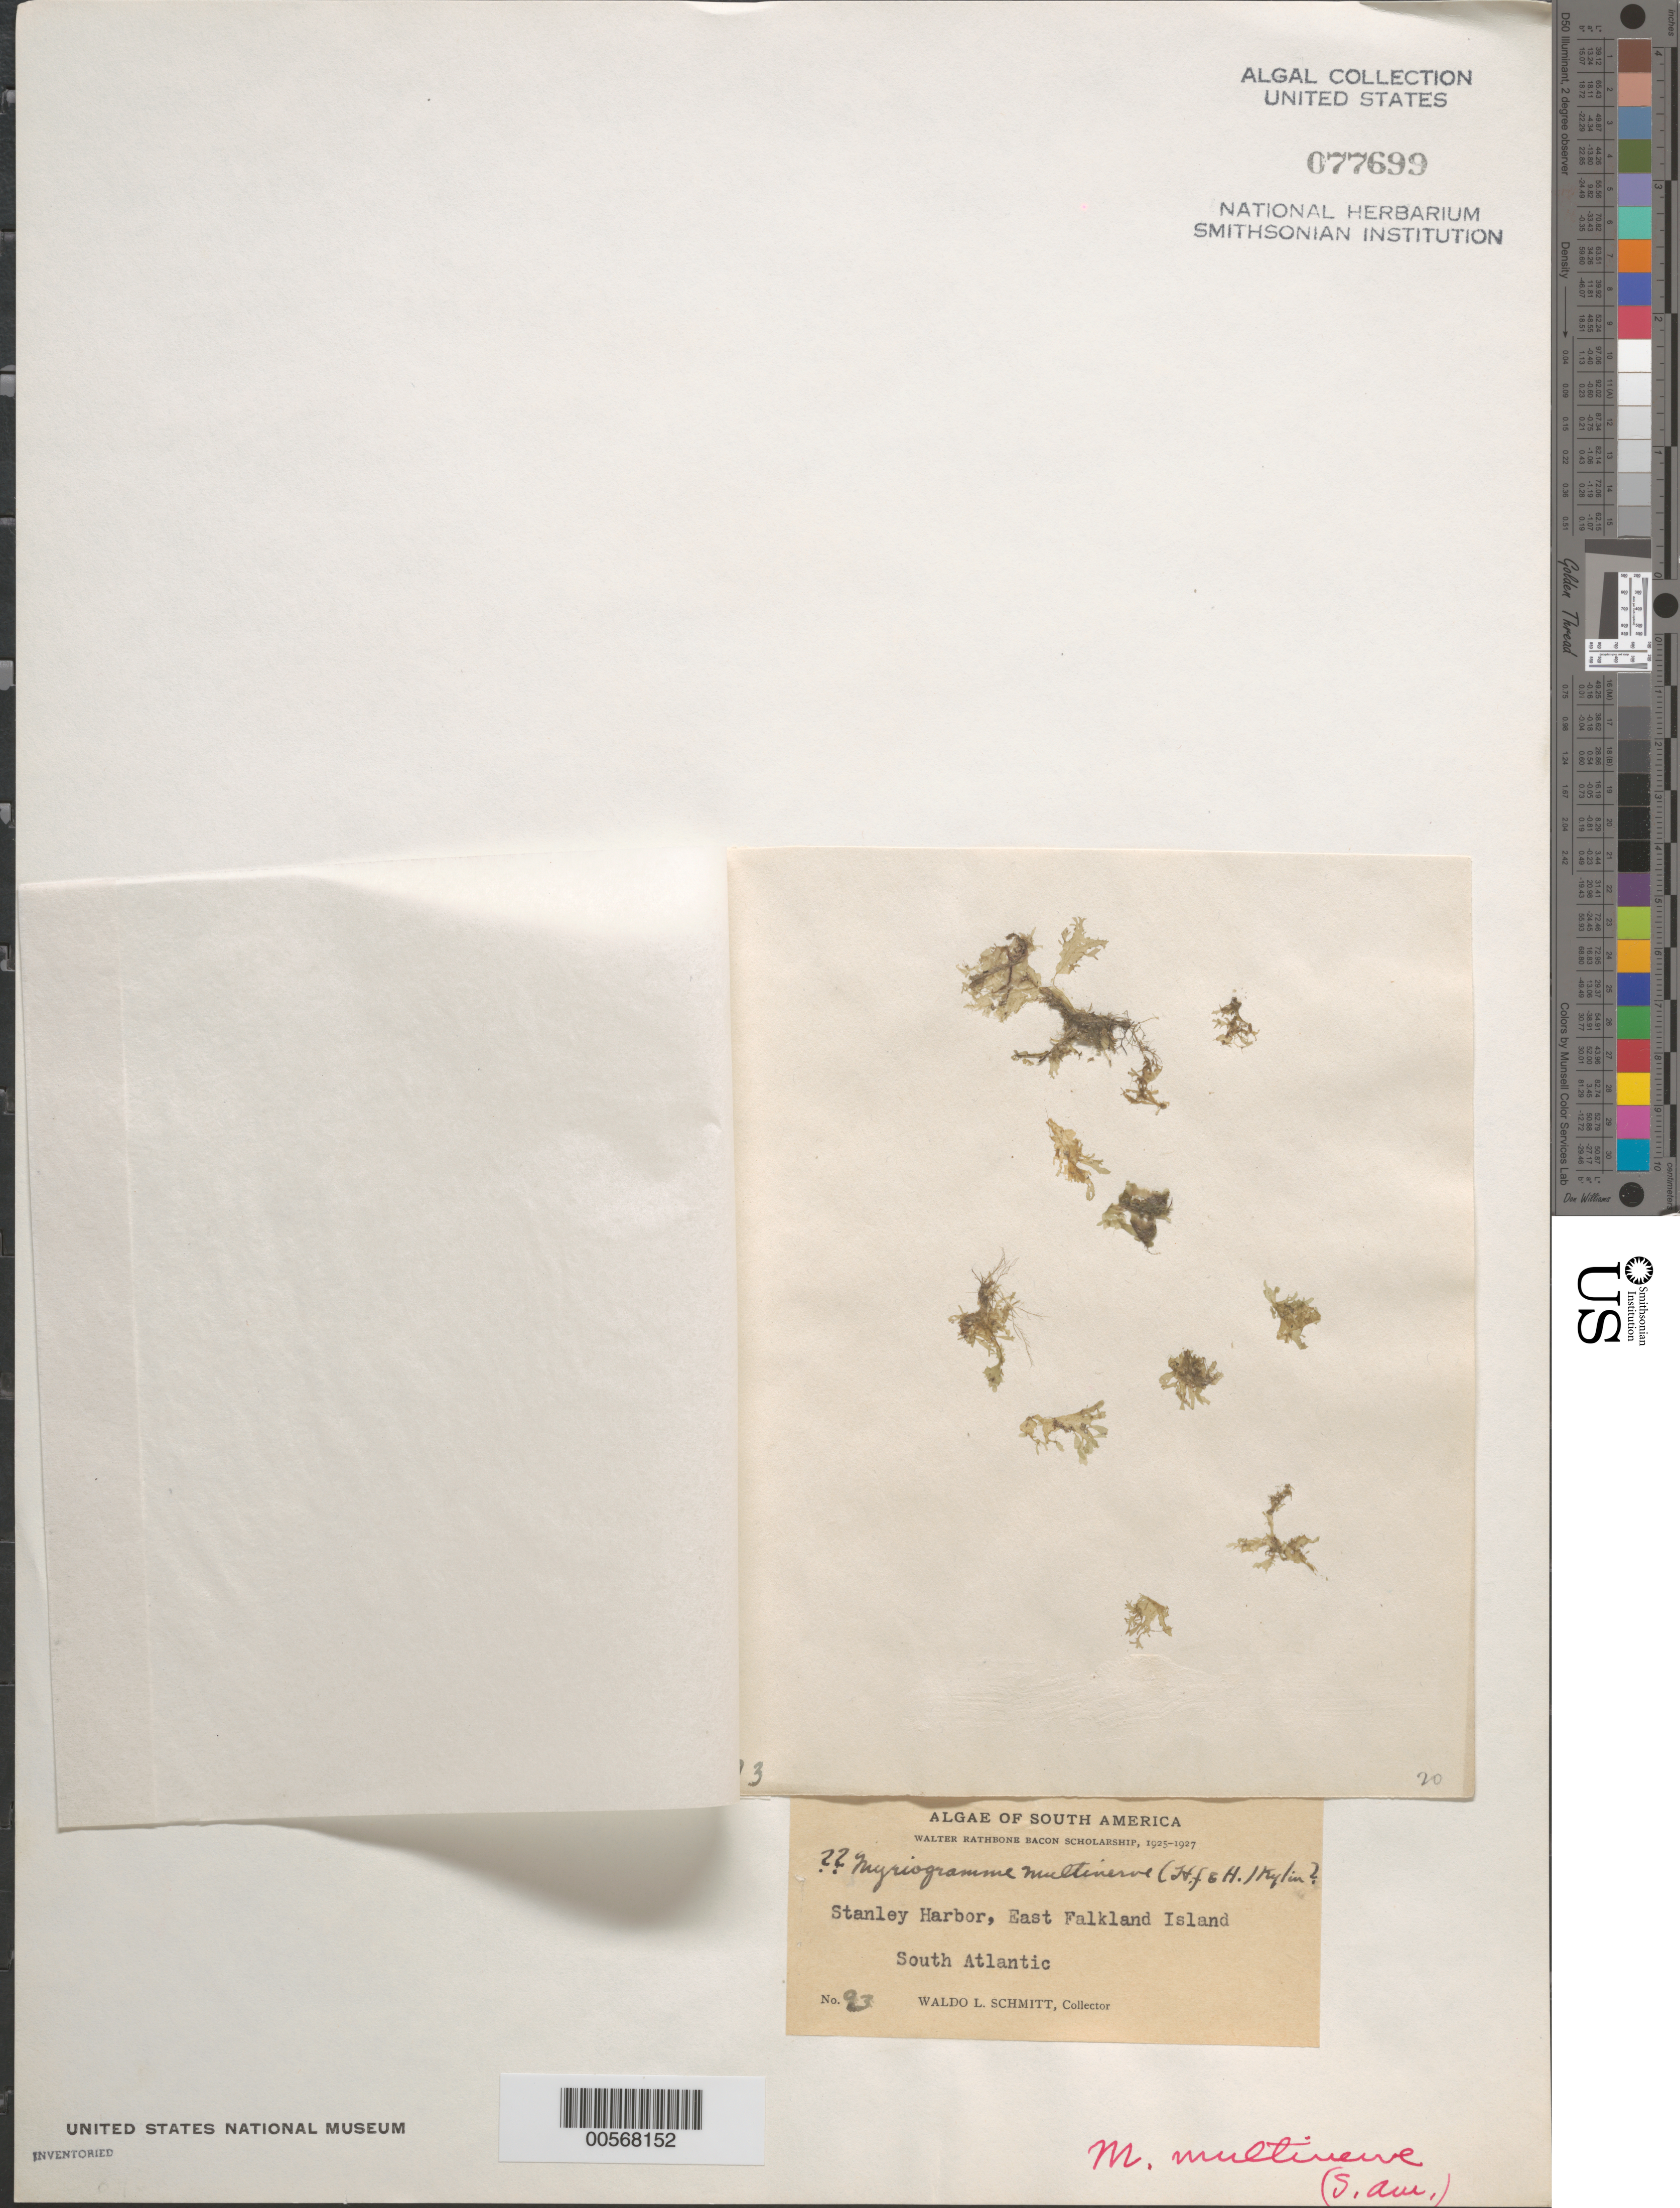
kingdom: Plantae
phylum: Rhodophyta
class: Florideophyceae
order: Ceramiales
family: Delesseriaceae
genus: Schizoseris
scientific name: Schizoseris dichotoma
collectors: W. L. Schmitt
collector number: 93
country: Falkland Islands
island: East Falkland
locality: Stanley Harbor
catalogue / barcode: US 77699